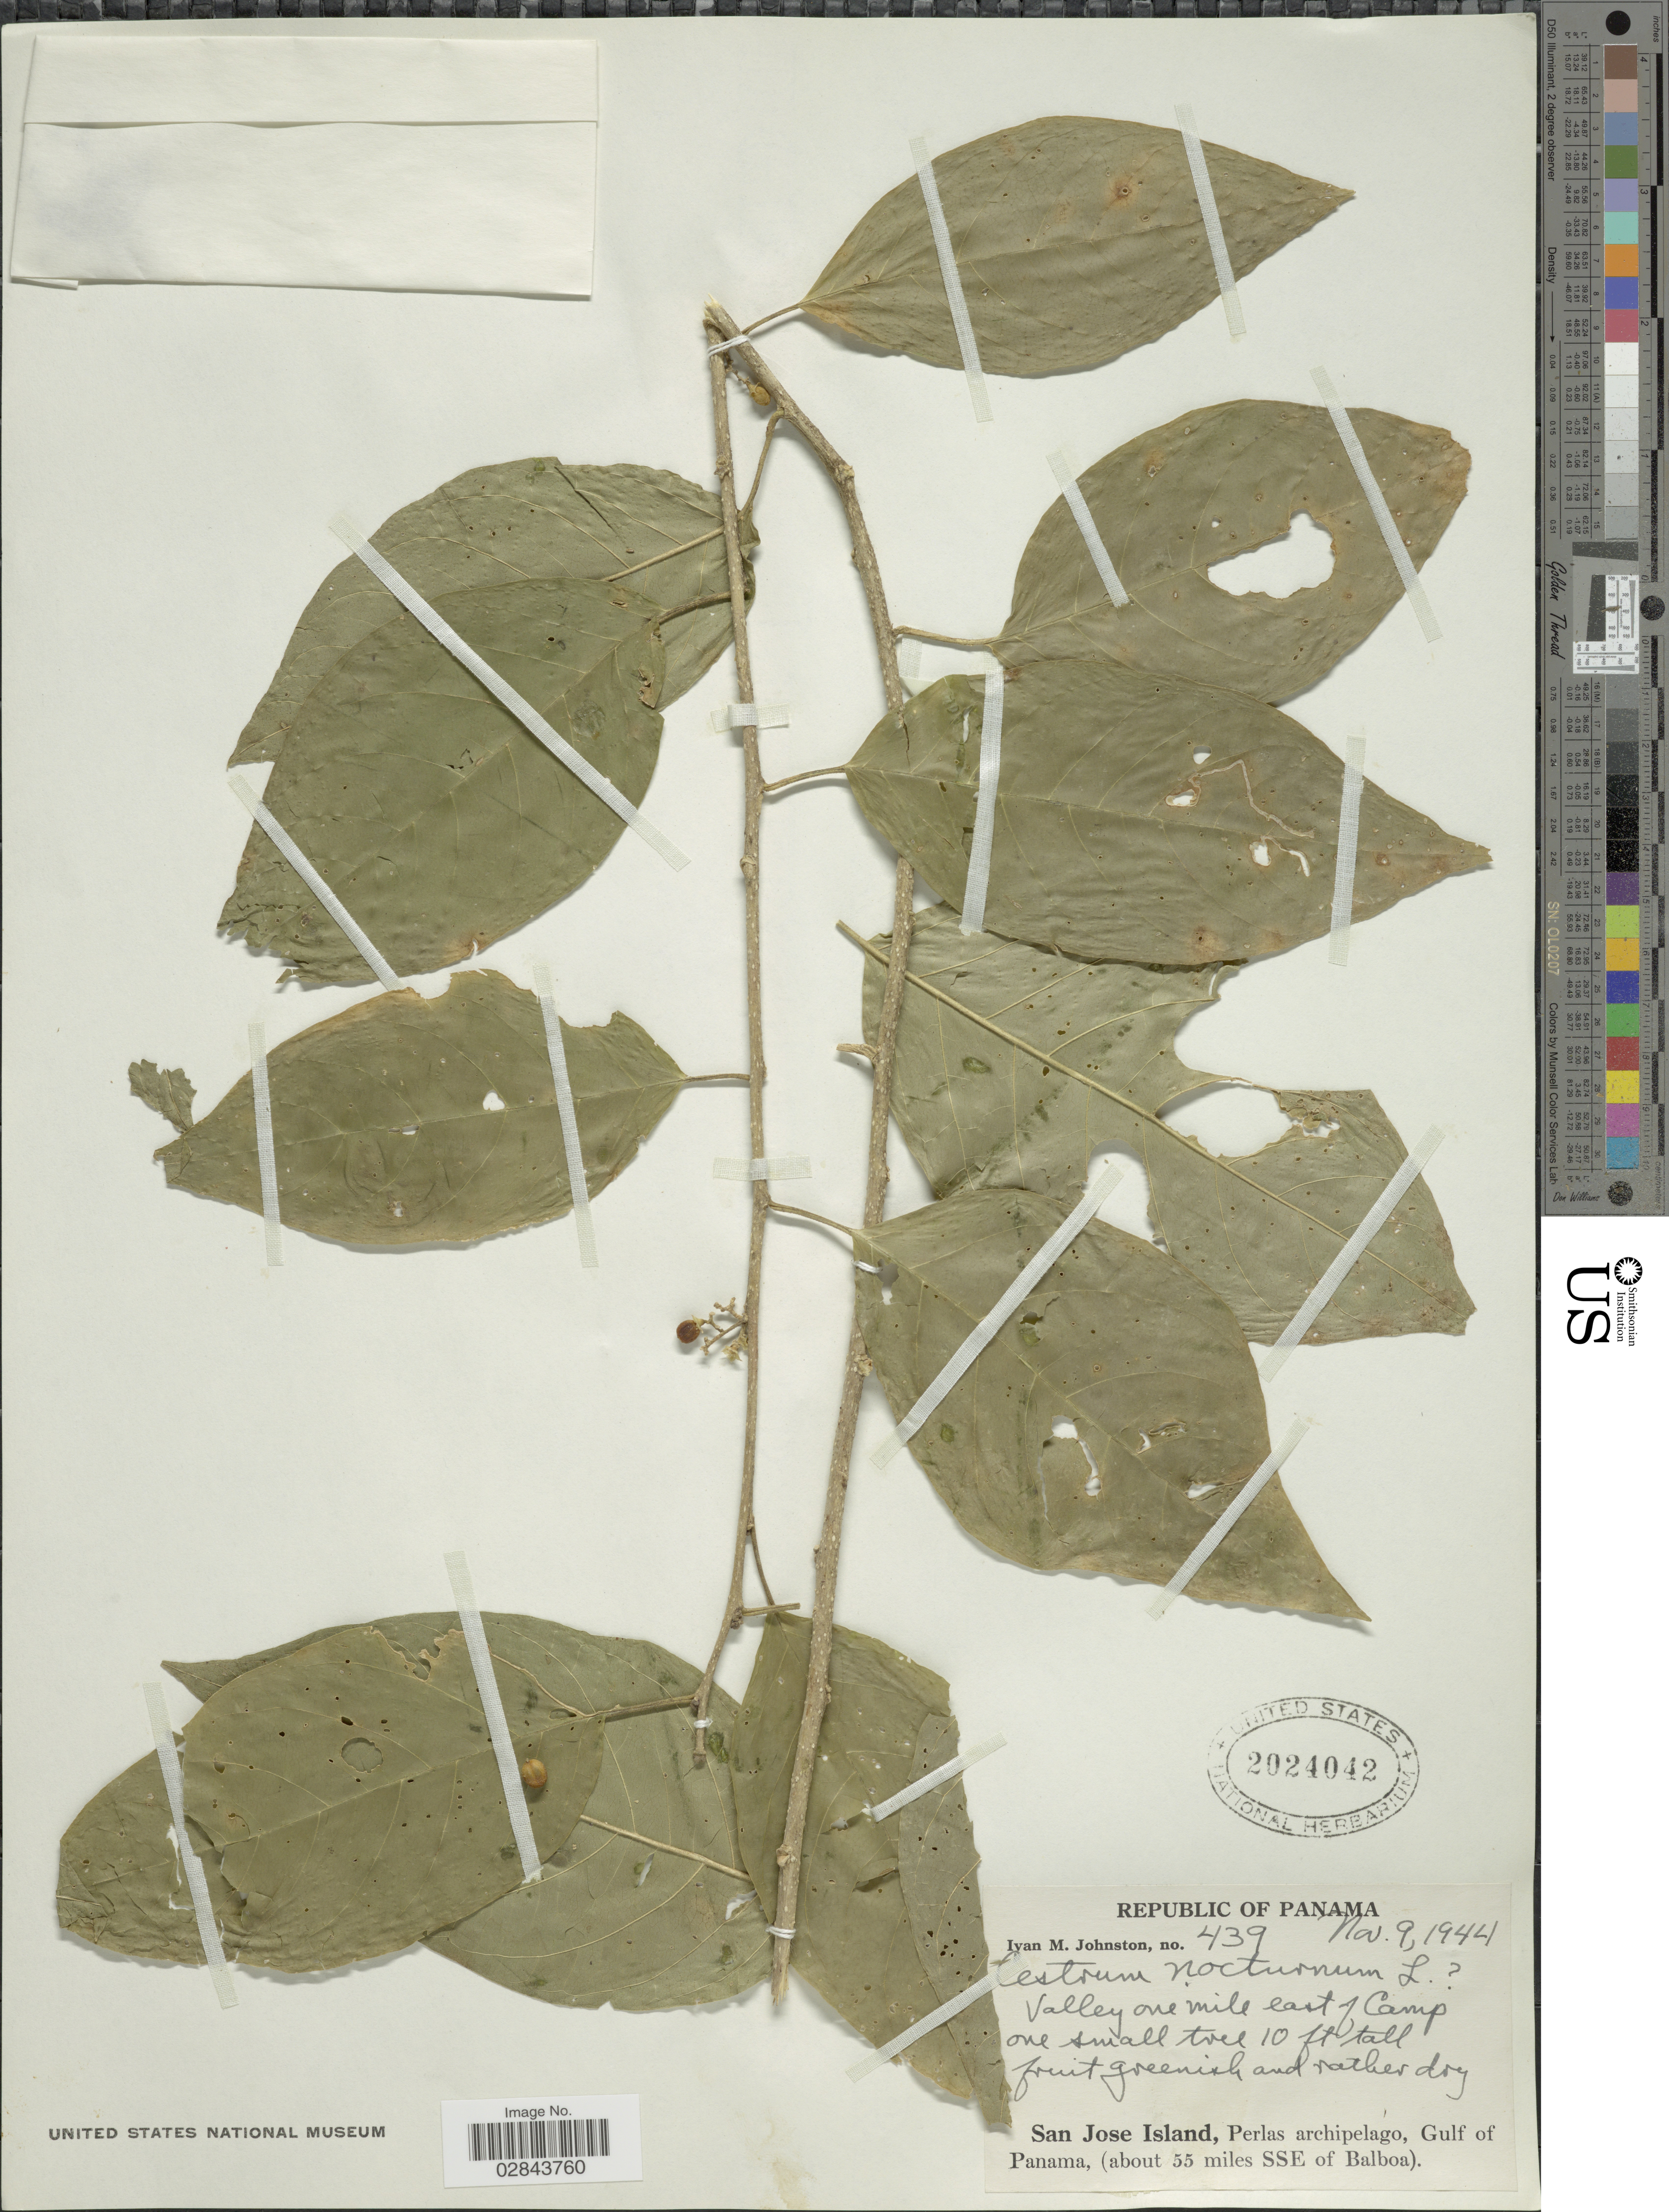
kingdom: Plantae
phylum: Tracheophyta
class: Magnoliopsida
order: Solanales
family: Solanaceae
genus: Cestrum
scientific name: Cestrum nocturnum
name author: L.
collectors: I.M. Johnston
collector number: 439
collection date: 1944-11-09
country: Panama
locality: Valley one mile east of Camp, San Jose Island, Perlas archipelago, Gulf of Panama, (about 55 miles SSE of Balboa).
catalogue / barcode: US 2024042